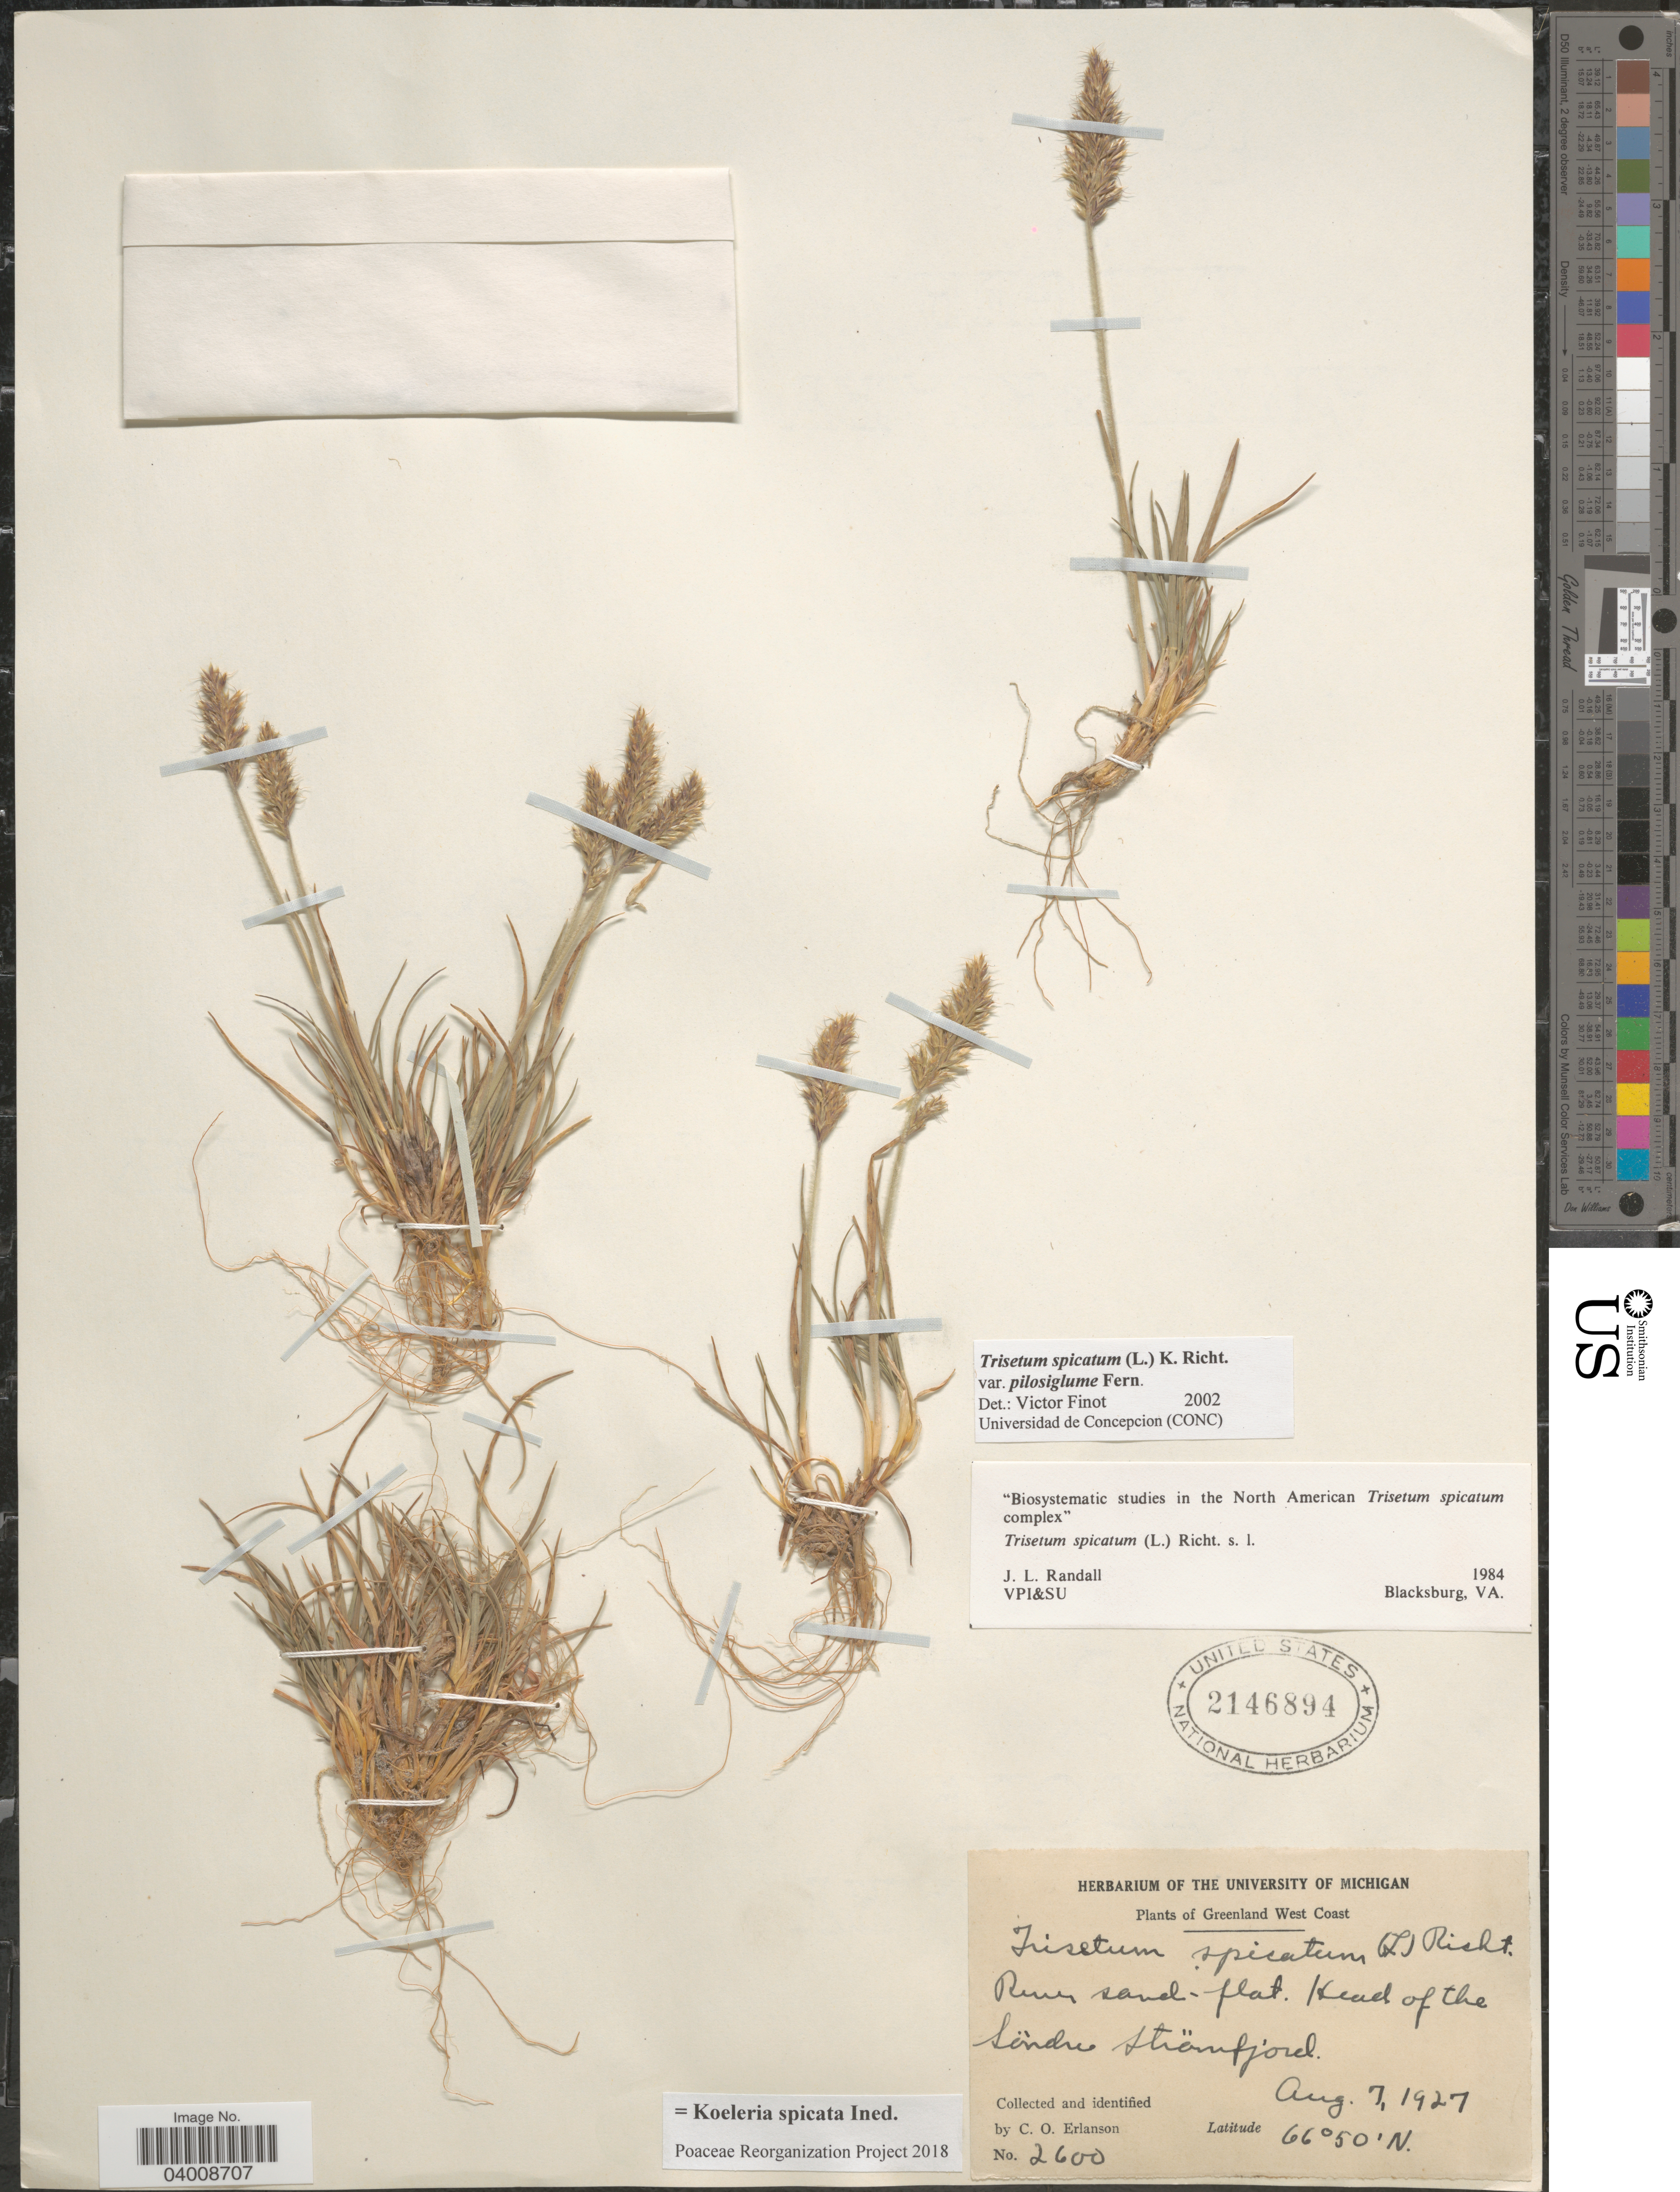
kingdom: Plantae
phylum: Tracheophyta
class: Liliopsida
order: Poales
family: Poaceae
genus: Koeleria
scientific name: Koeleria spicata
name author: (L.) Barberá et al.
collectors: C. O. Erlanson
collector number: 2600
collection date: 1927-08-07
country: Greenland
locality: Greenland West Coast. Head of the Søndre Strømfjord.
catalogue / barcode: US 2146894